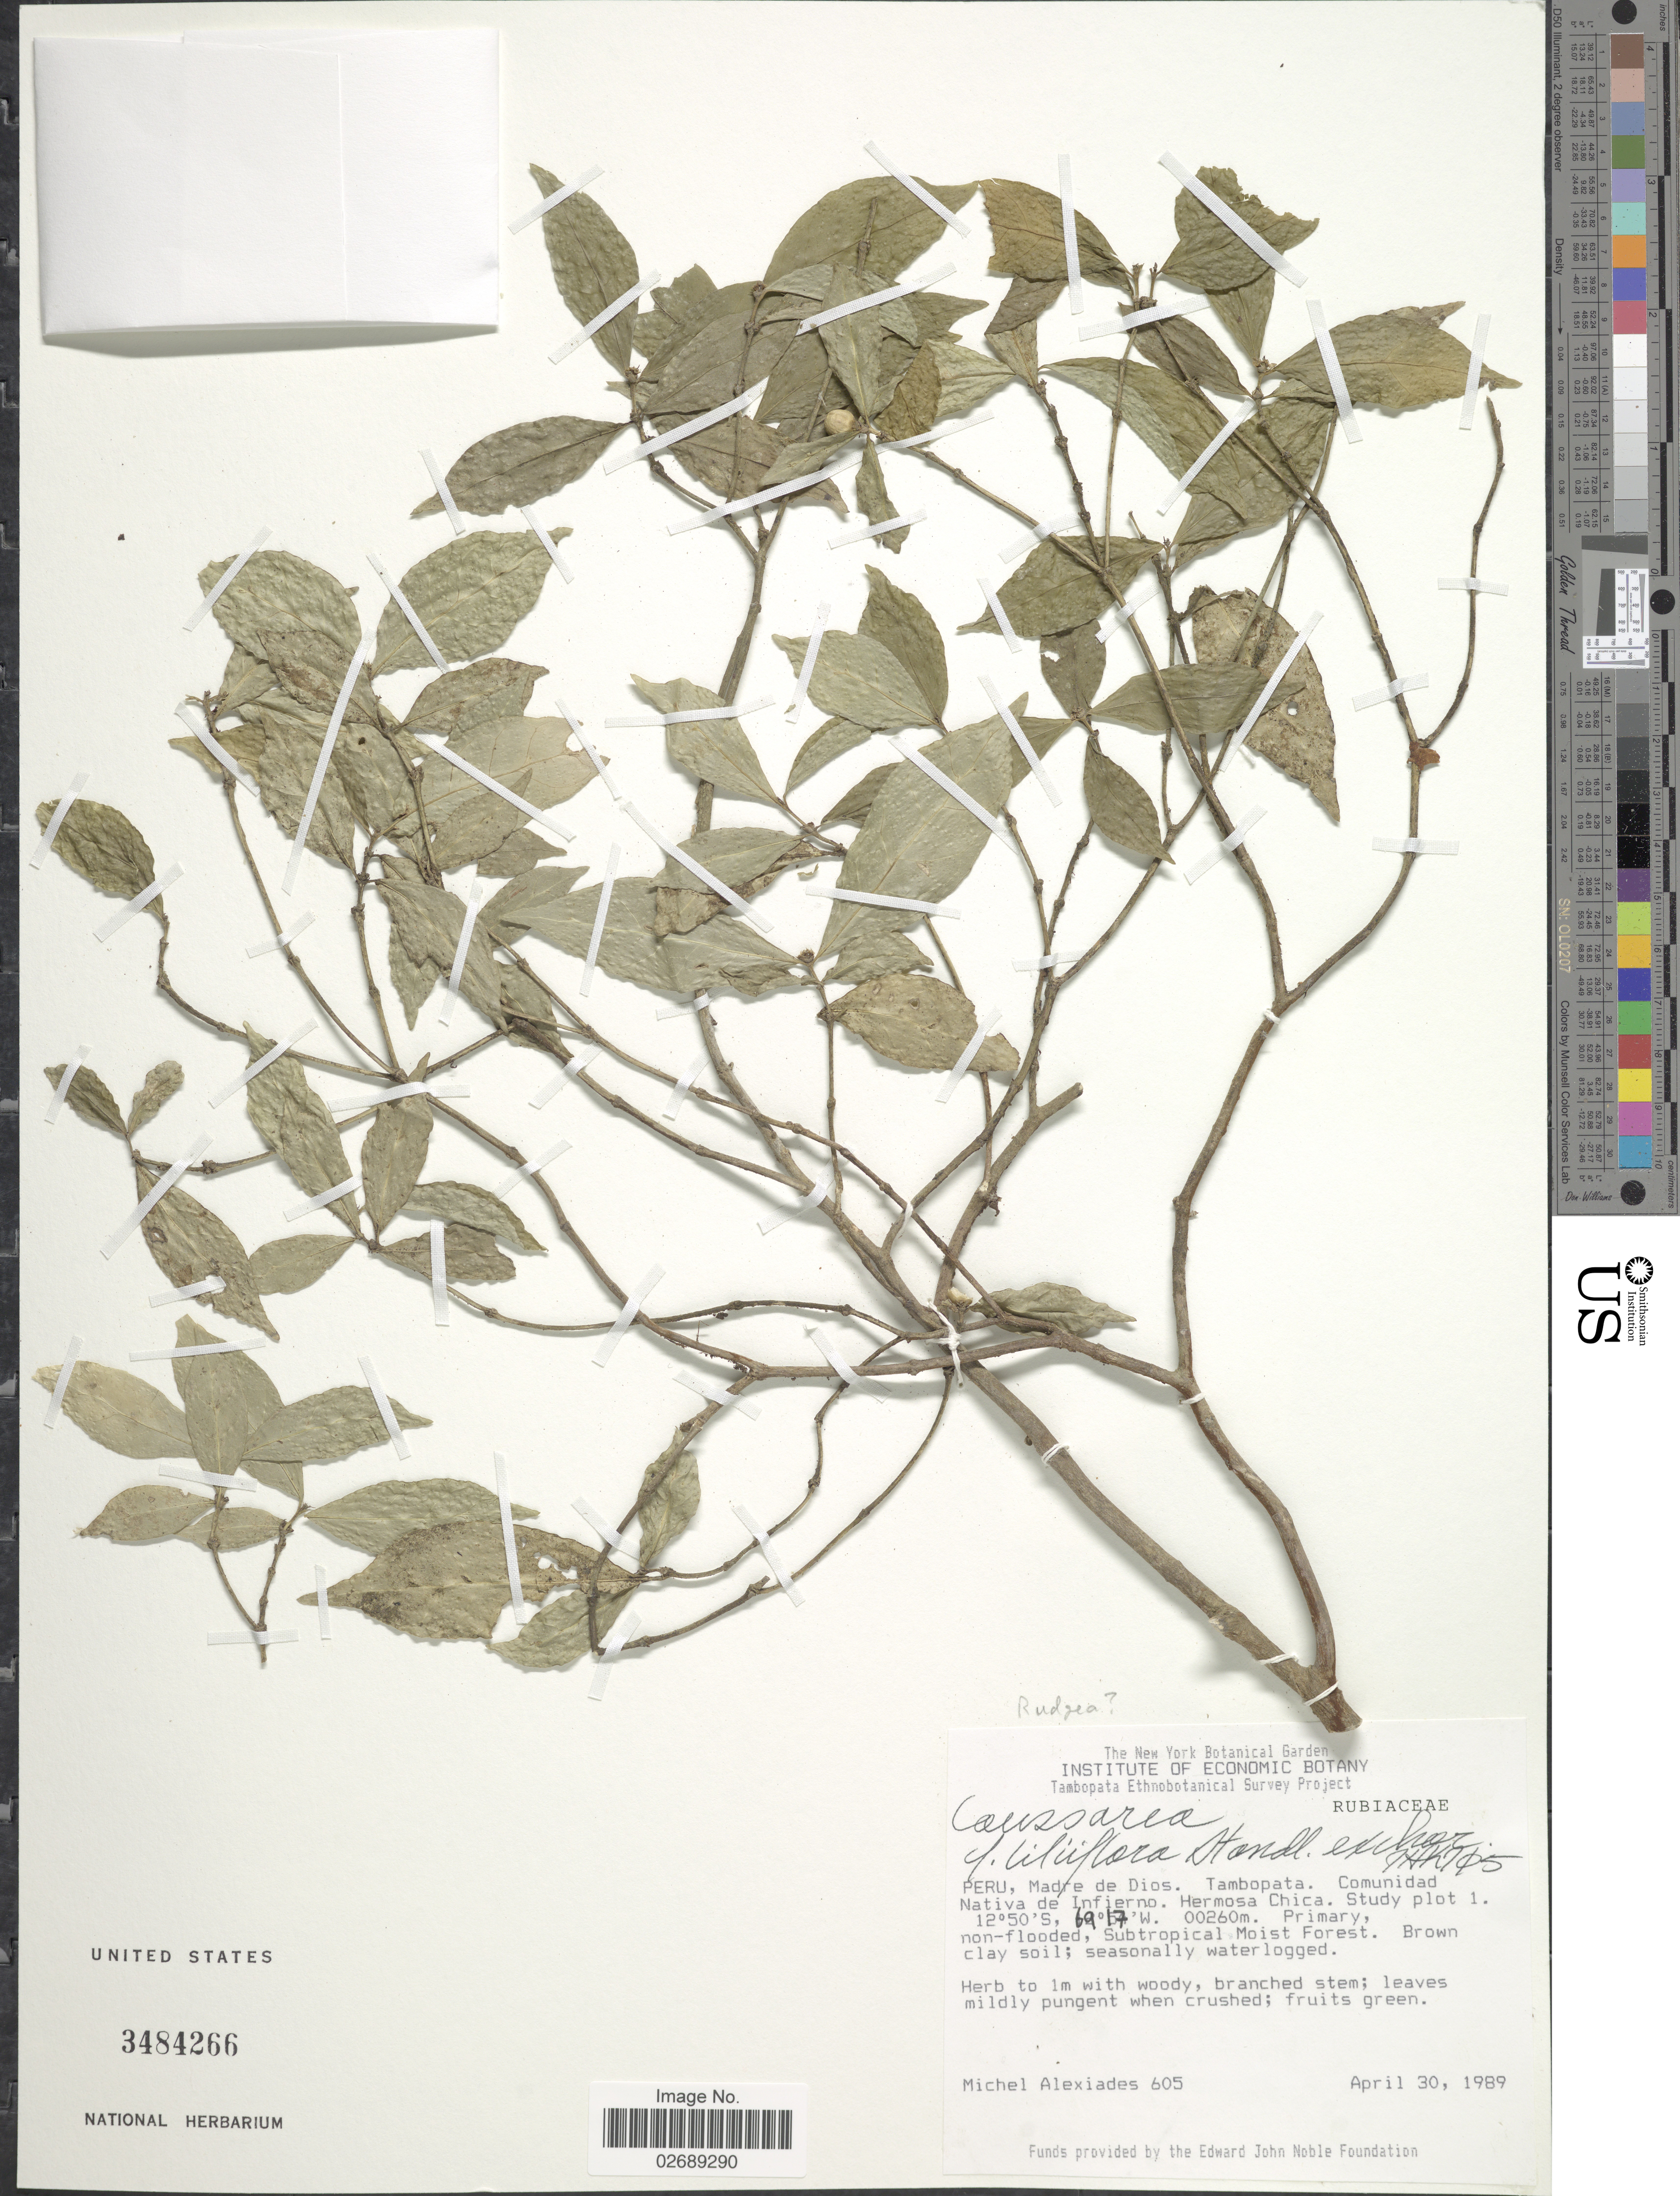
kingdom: Plantae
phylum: Tracheophyta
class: Magnoliopsida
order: Gentianales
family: Rubiaceae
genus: Coussarea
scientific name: Coussarea liliiflora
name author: Standl.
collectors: M. Alexiades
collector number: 605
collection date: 1989-04-30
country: Peru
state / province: Madre de Dios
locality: Tambopata. Comunidad Nativa de Infierno. Hermosa Chica. Study Plot 1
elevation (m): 260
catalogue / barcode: US 3484266